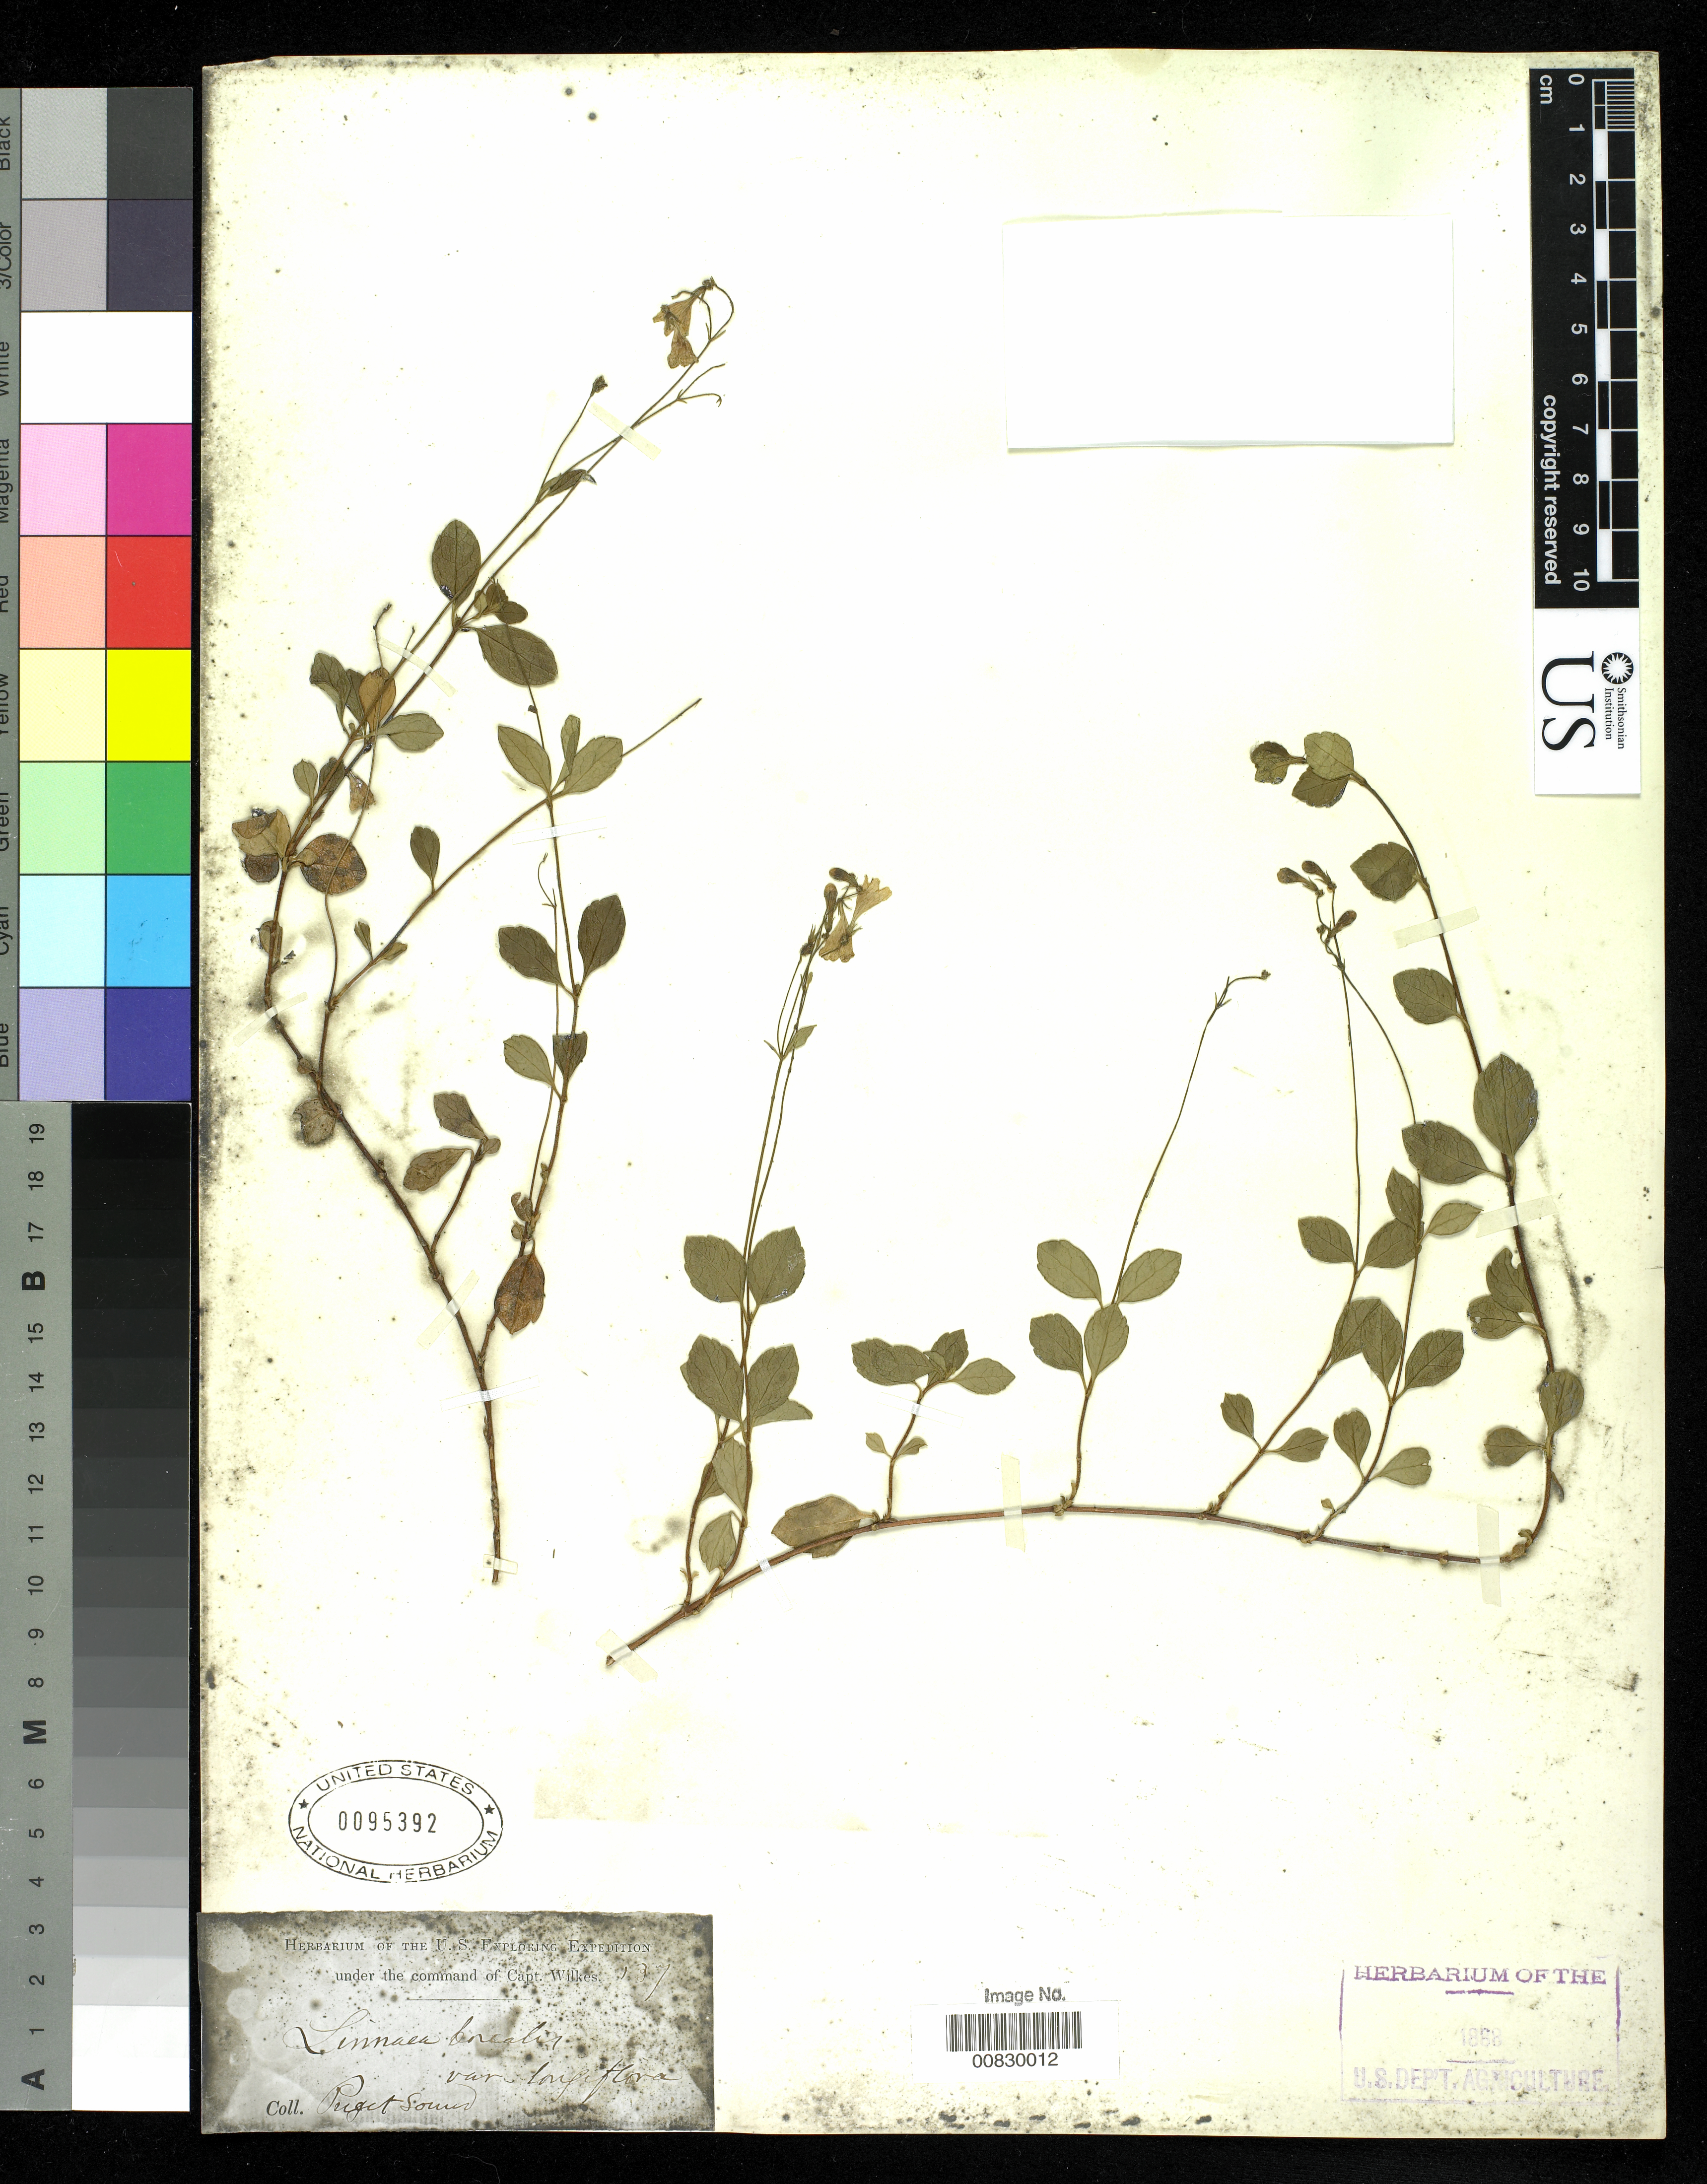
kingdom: Plantae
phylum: Tracheophyta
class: Magnoliopsida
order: Dipsacales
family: Caprifoliaceae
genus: Linnaea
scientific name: Linnaea borealis var. longiflora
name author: Torr.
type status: Possible Isolectotype; Syntype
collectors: Wilkes Explor. Exped.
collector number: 137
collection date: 1838/1842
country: United States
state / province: Washington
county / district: King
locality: Puget Sound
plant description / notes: Lectotype (NY) is numbered 139, with locality "Nasqually"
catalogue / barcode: US 95392